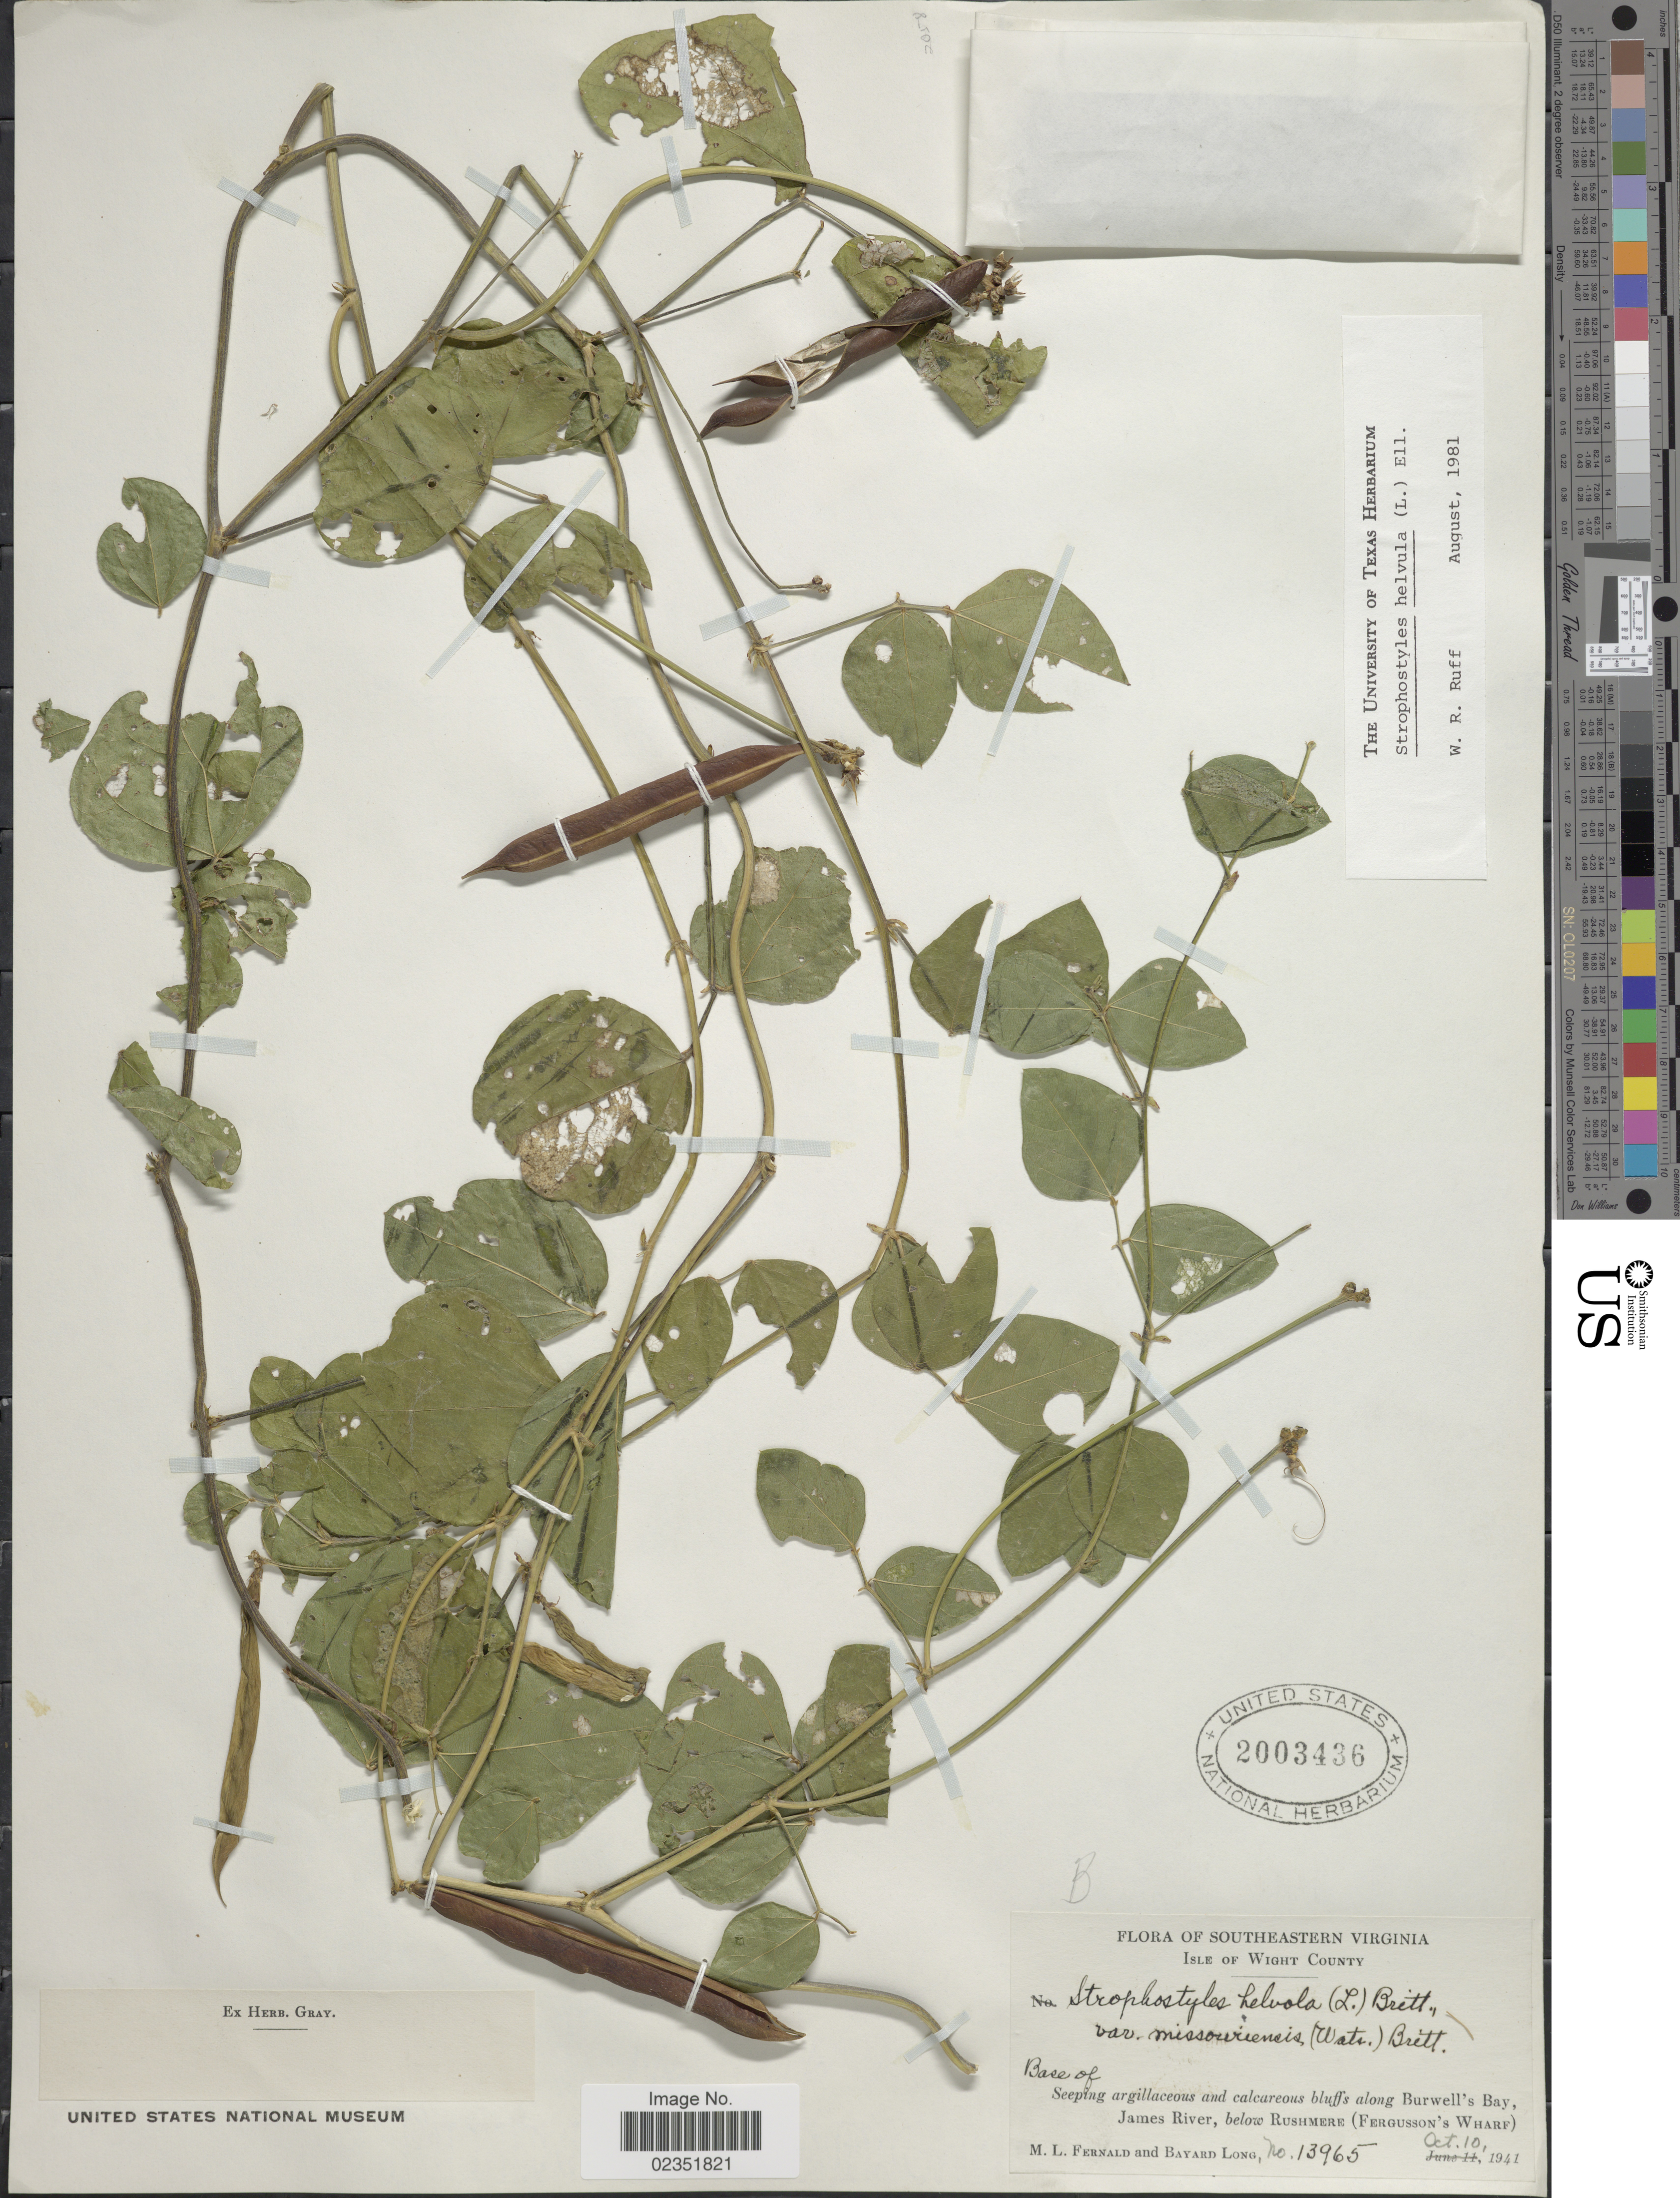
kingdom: Plantae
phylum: Tracheophyta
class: Magnoliopsida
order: Fabales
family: Fabaceae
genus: Strophostyles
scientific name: Strophostyles helvola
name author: (L.) Elliott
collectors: M. L. Fernald & B. Long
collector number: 13965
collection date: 1941-10-10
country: United States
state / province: Virginia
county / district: Isle of Wight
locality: Southeastern Virginia, Isle of Wight County, Base of Seeping argillaceous and calcareous bluffs along Burwell's Bay, James River, below Rushmere (Fergusson's Wharf)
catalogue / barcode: US 2003436